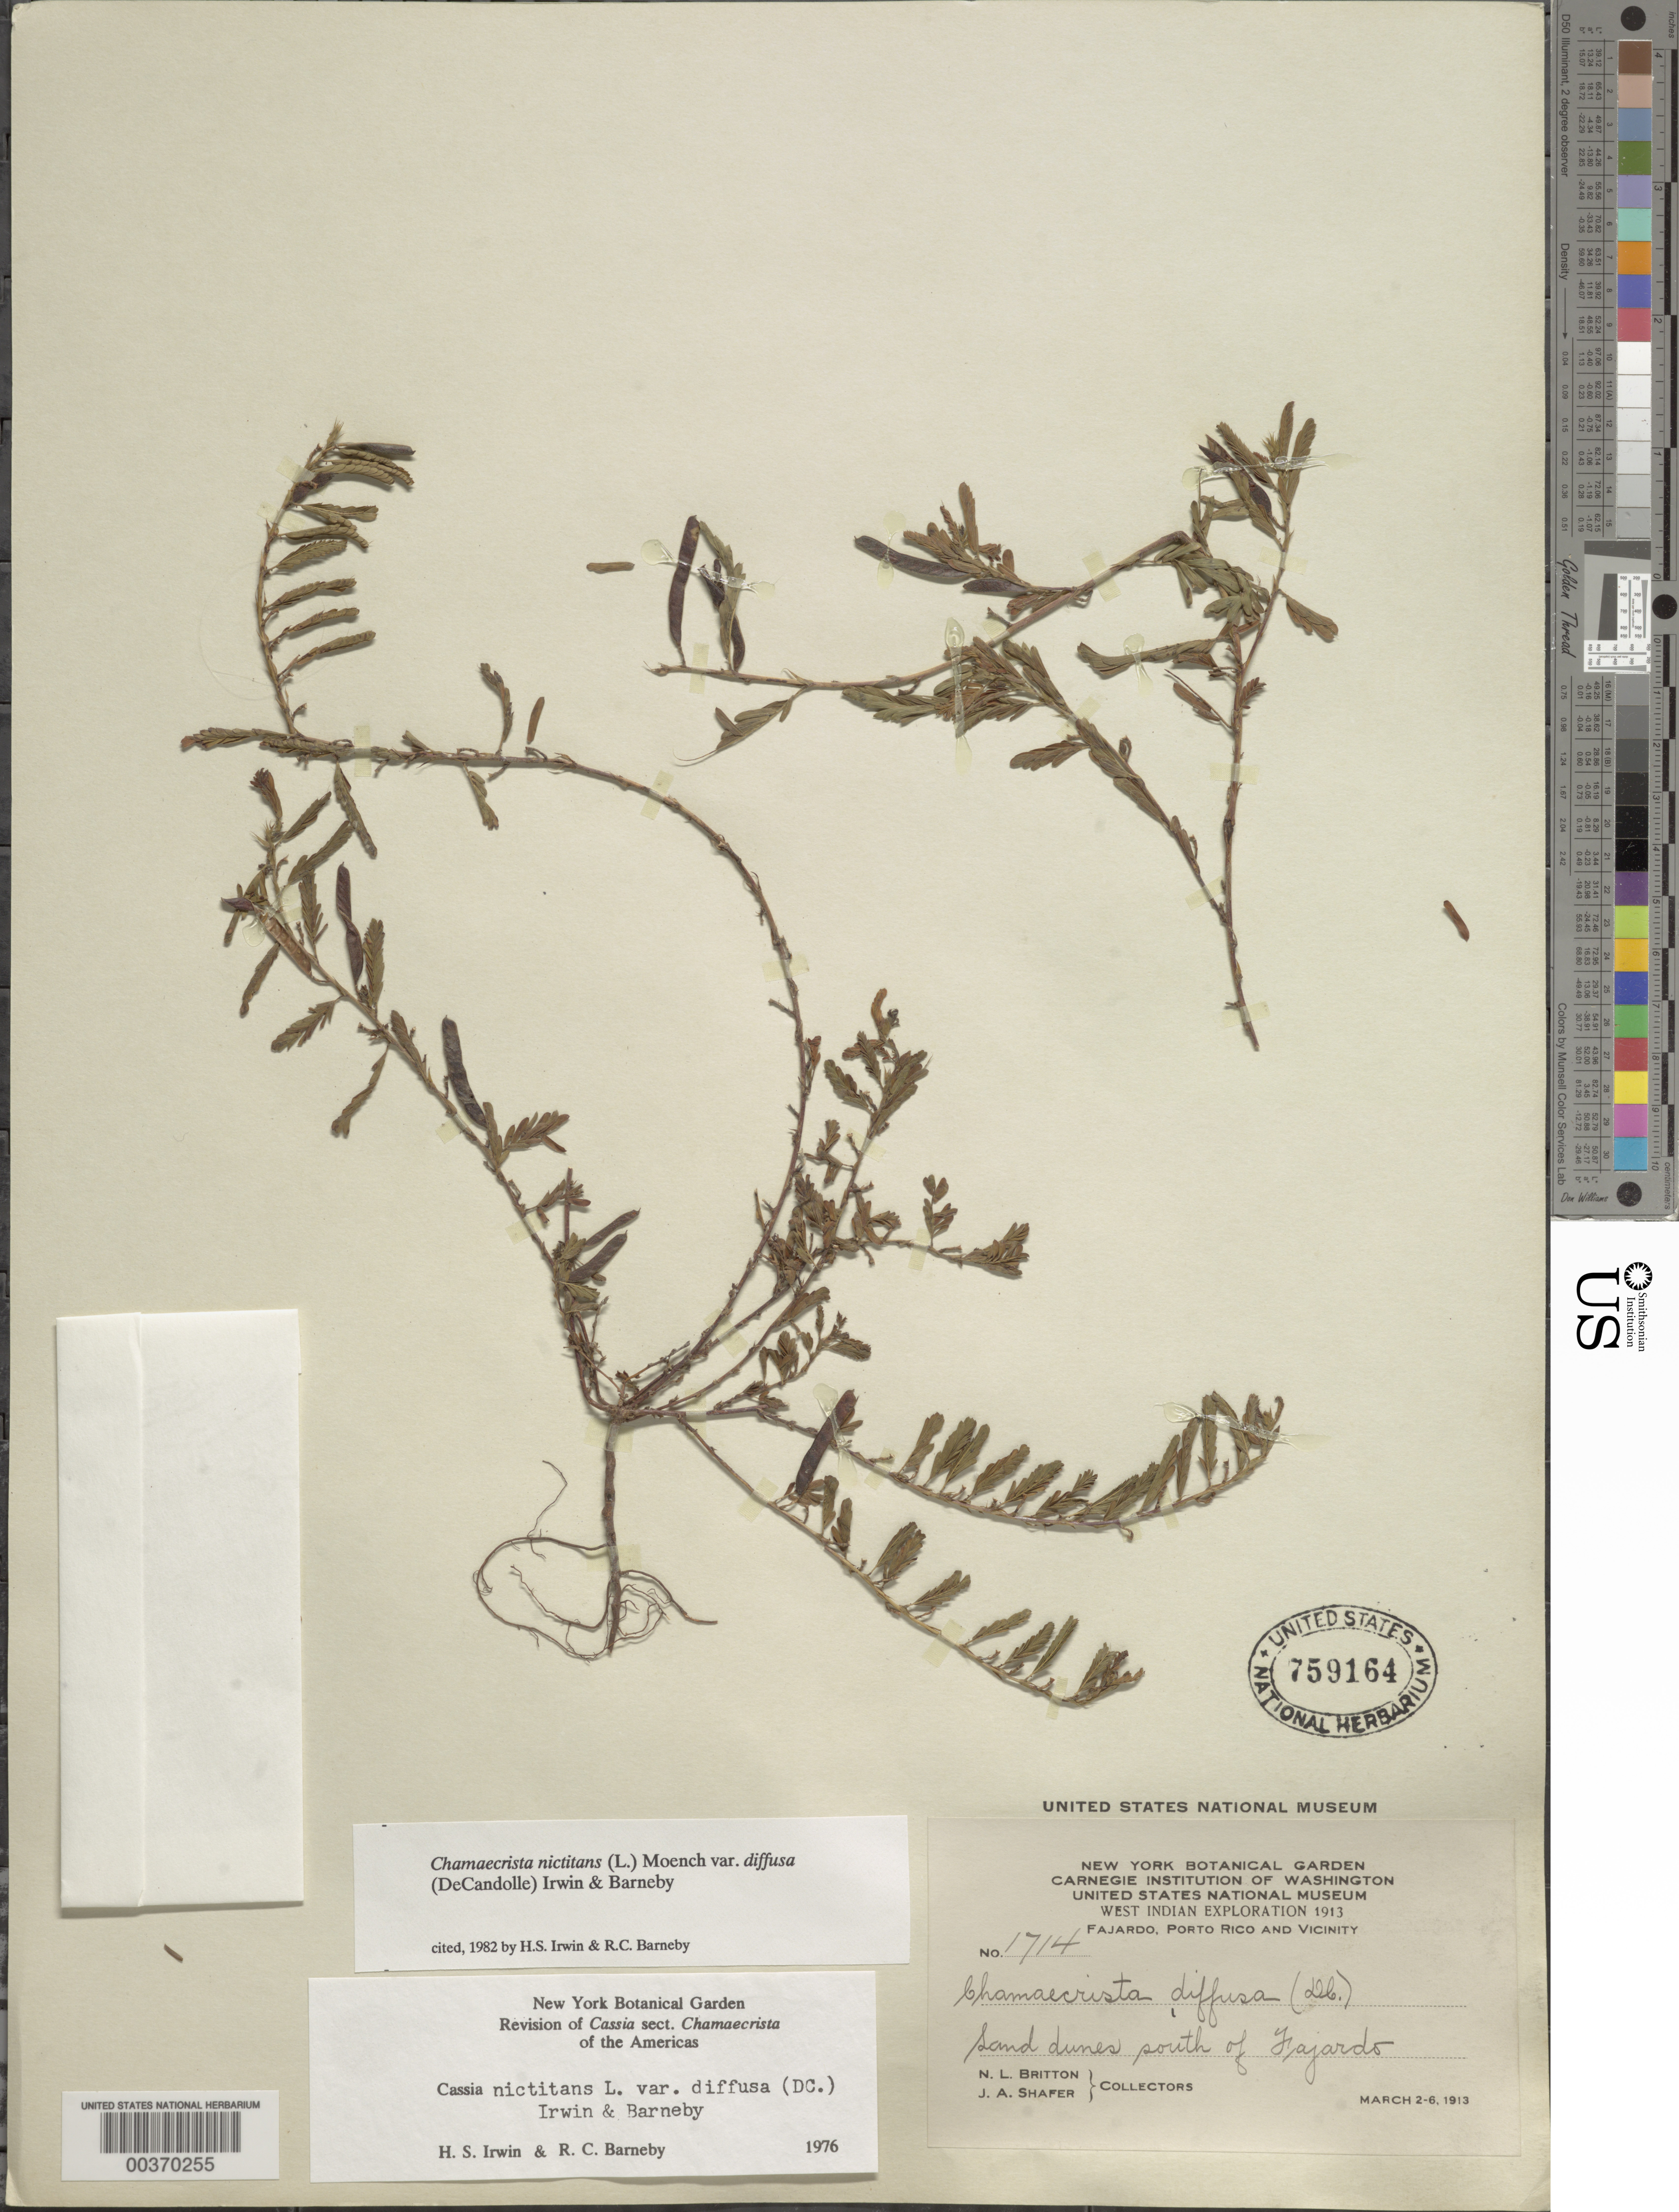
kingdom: Plantae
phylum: Tracheophyta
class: Magnoliopsida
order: Fabales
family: Fabaceae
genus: Chamaecrista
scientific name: Chamaecrista nictitans var. diffusa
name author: (DC.) H.S. Irwin & Barneby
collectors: N. Britton & J. A. Shafer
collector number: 1714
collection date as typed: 02 Mar 1913 to 06 Mar 1913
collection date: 1913-03-02/1913-03-06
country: Puerto Rico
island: Greater Antilles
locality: Fajardo, sand dunes s of fajardo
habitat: Sand dune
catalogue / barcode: US 759164